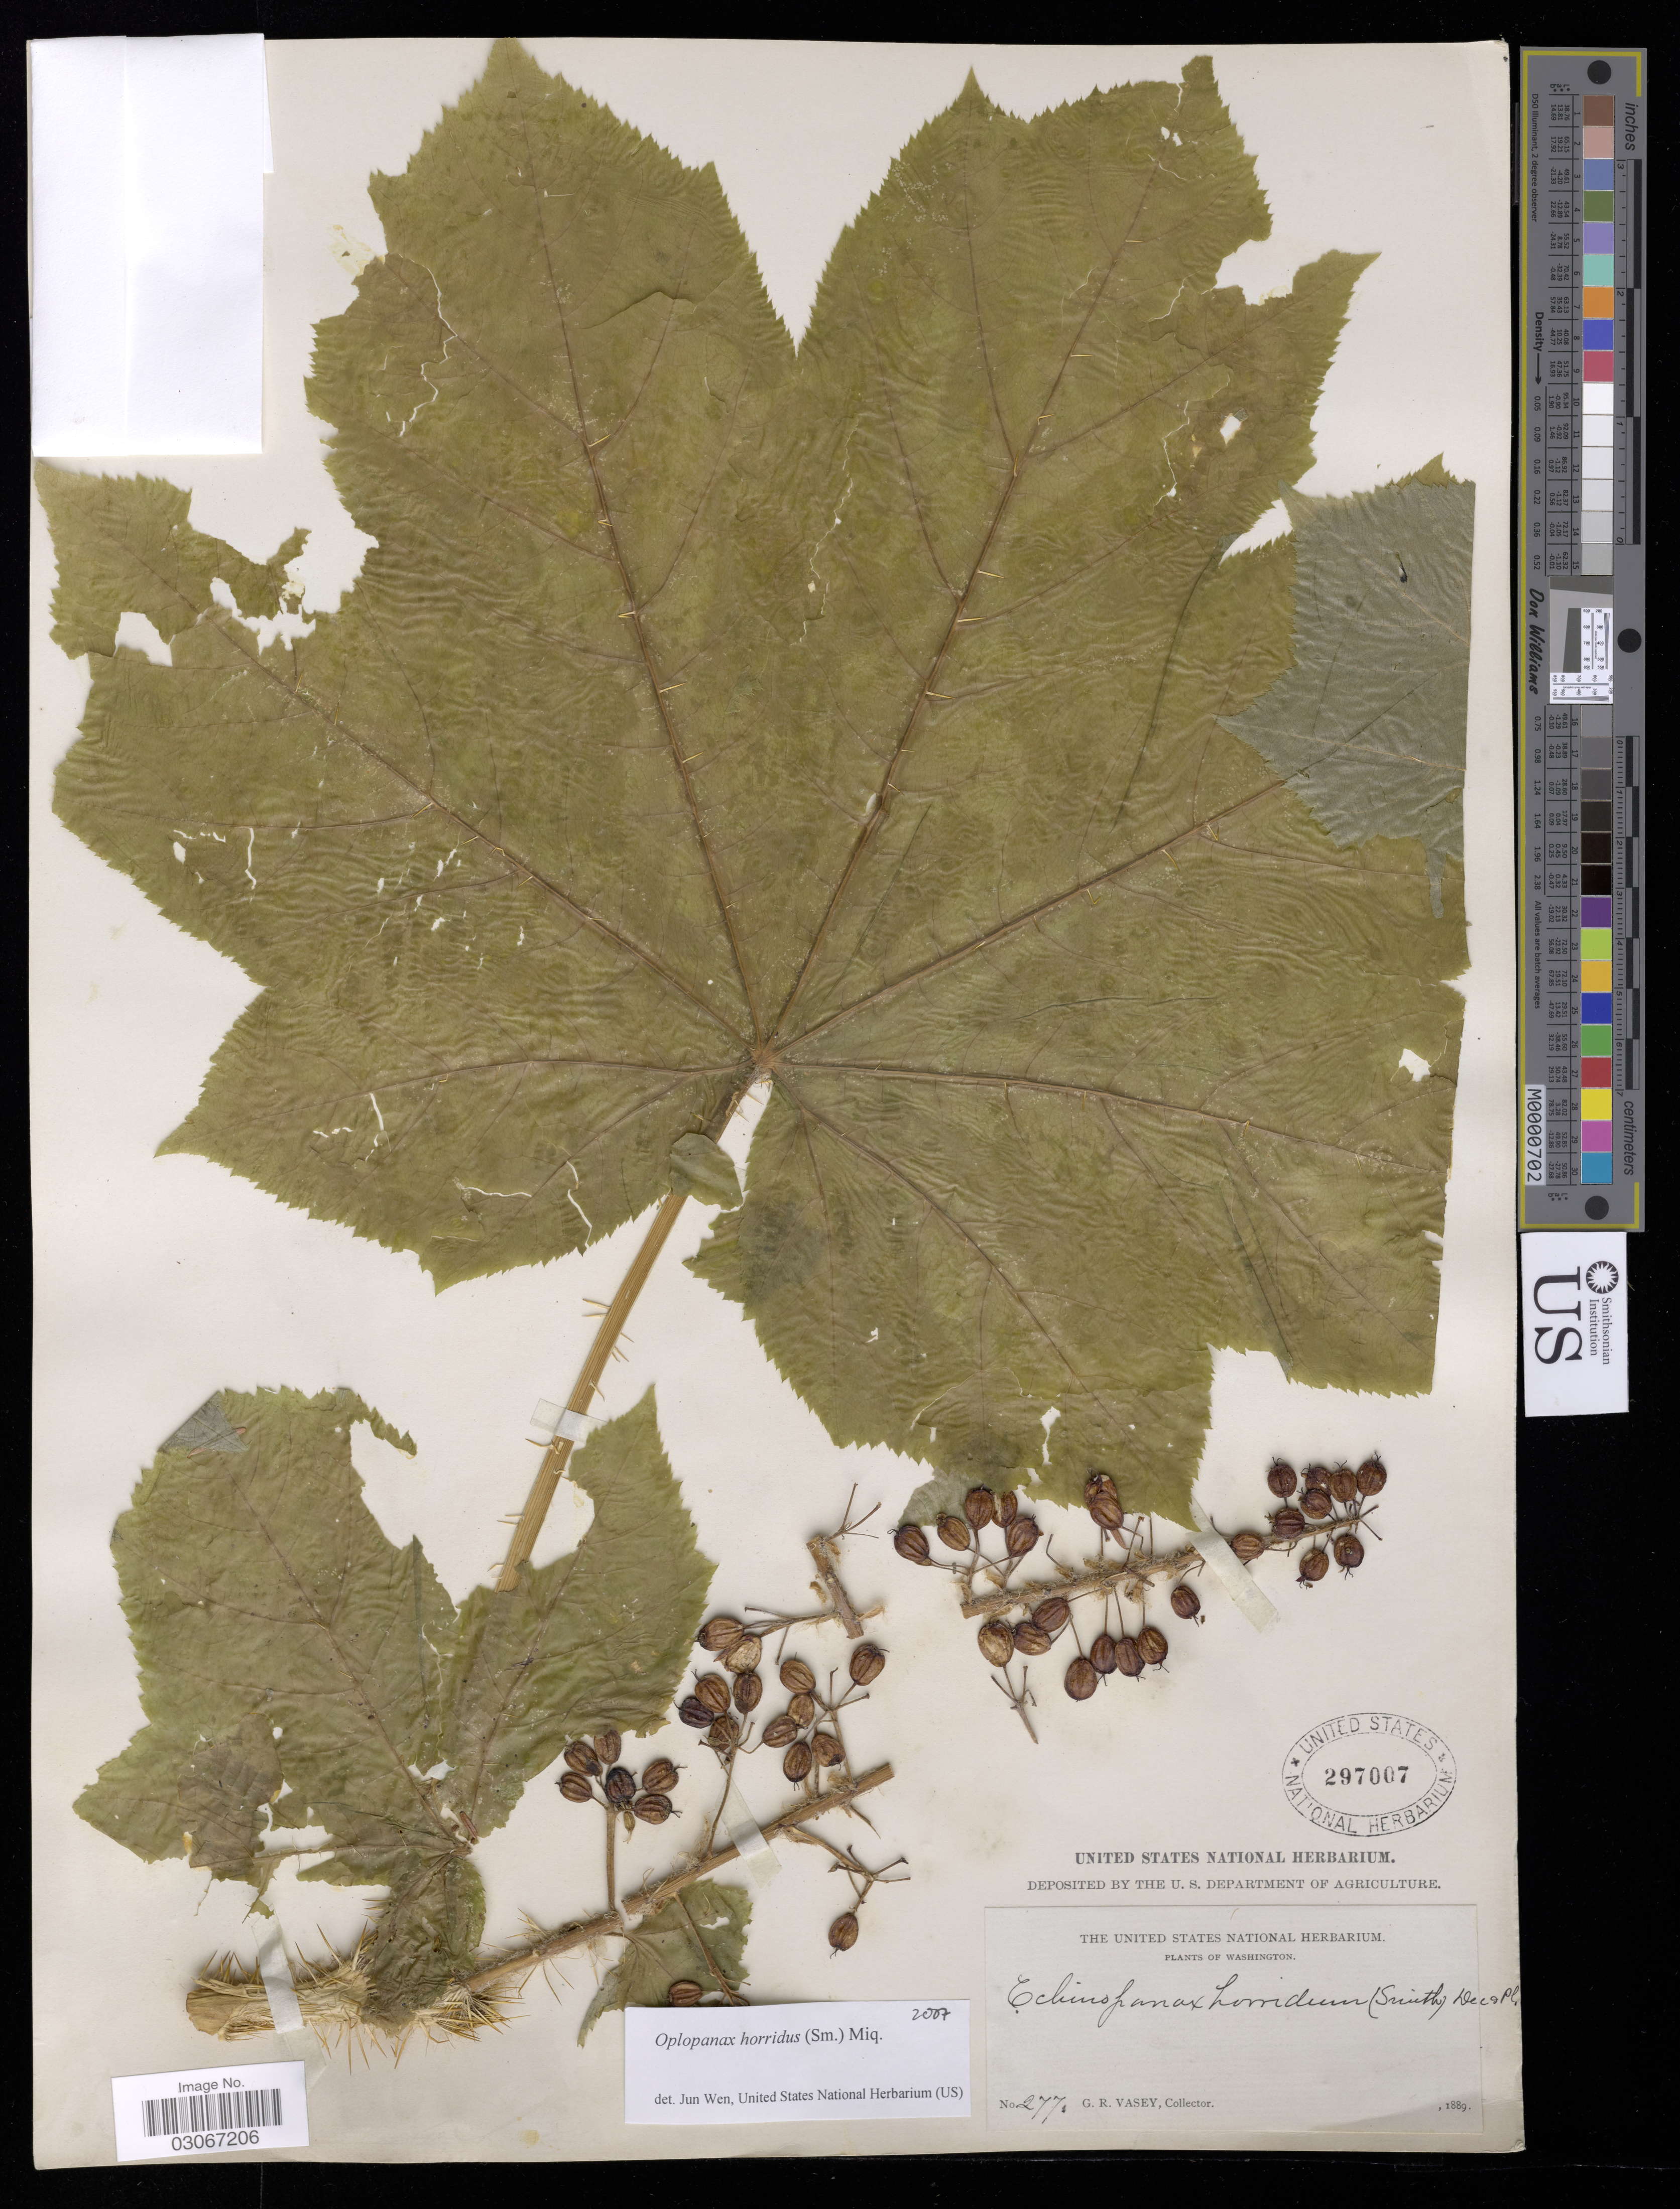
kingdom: Plantae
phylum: Tracheophyta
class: Magnoliopsida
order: Apiales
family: Apiaceae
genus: Opopanax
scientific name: Opopanax horridus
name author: Miq. ex Dippel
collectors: G. R. Vasey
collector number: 277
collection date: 1899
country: United States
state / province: Washington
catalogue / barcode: US 297007